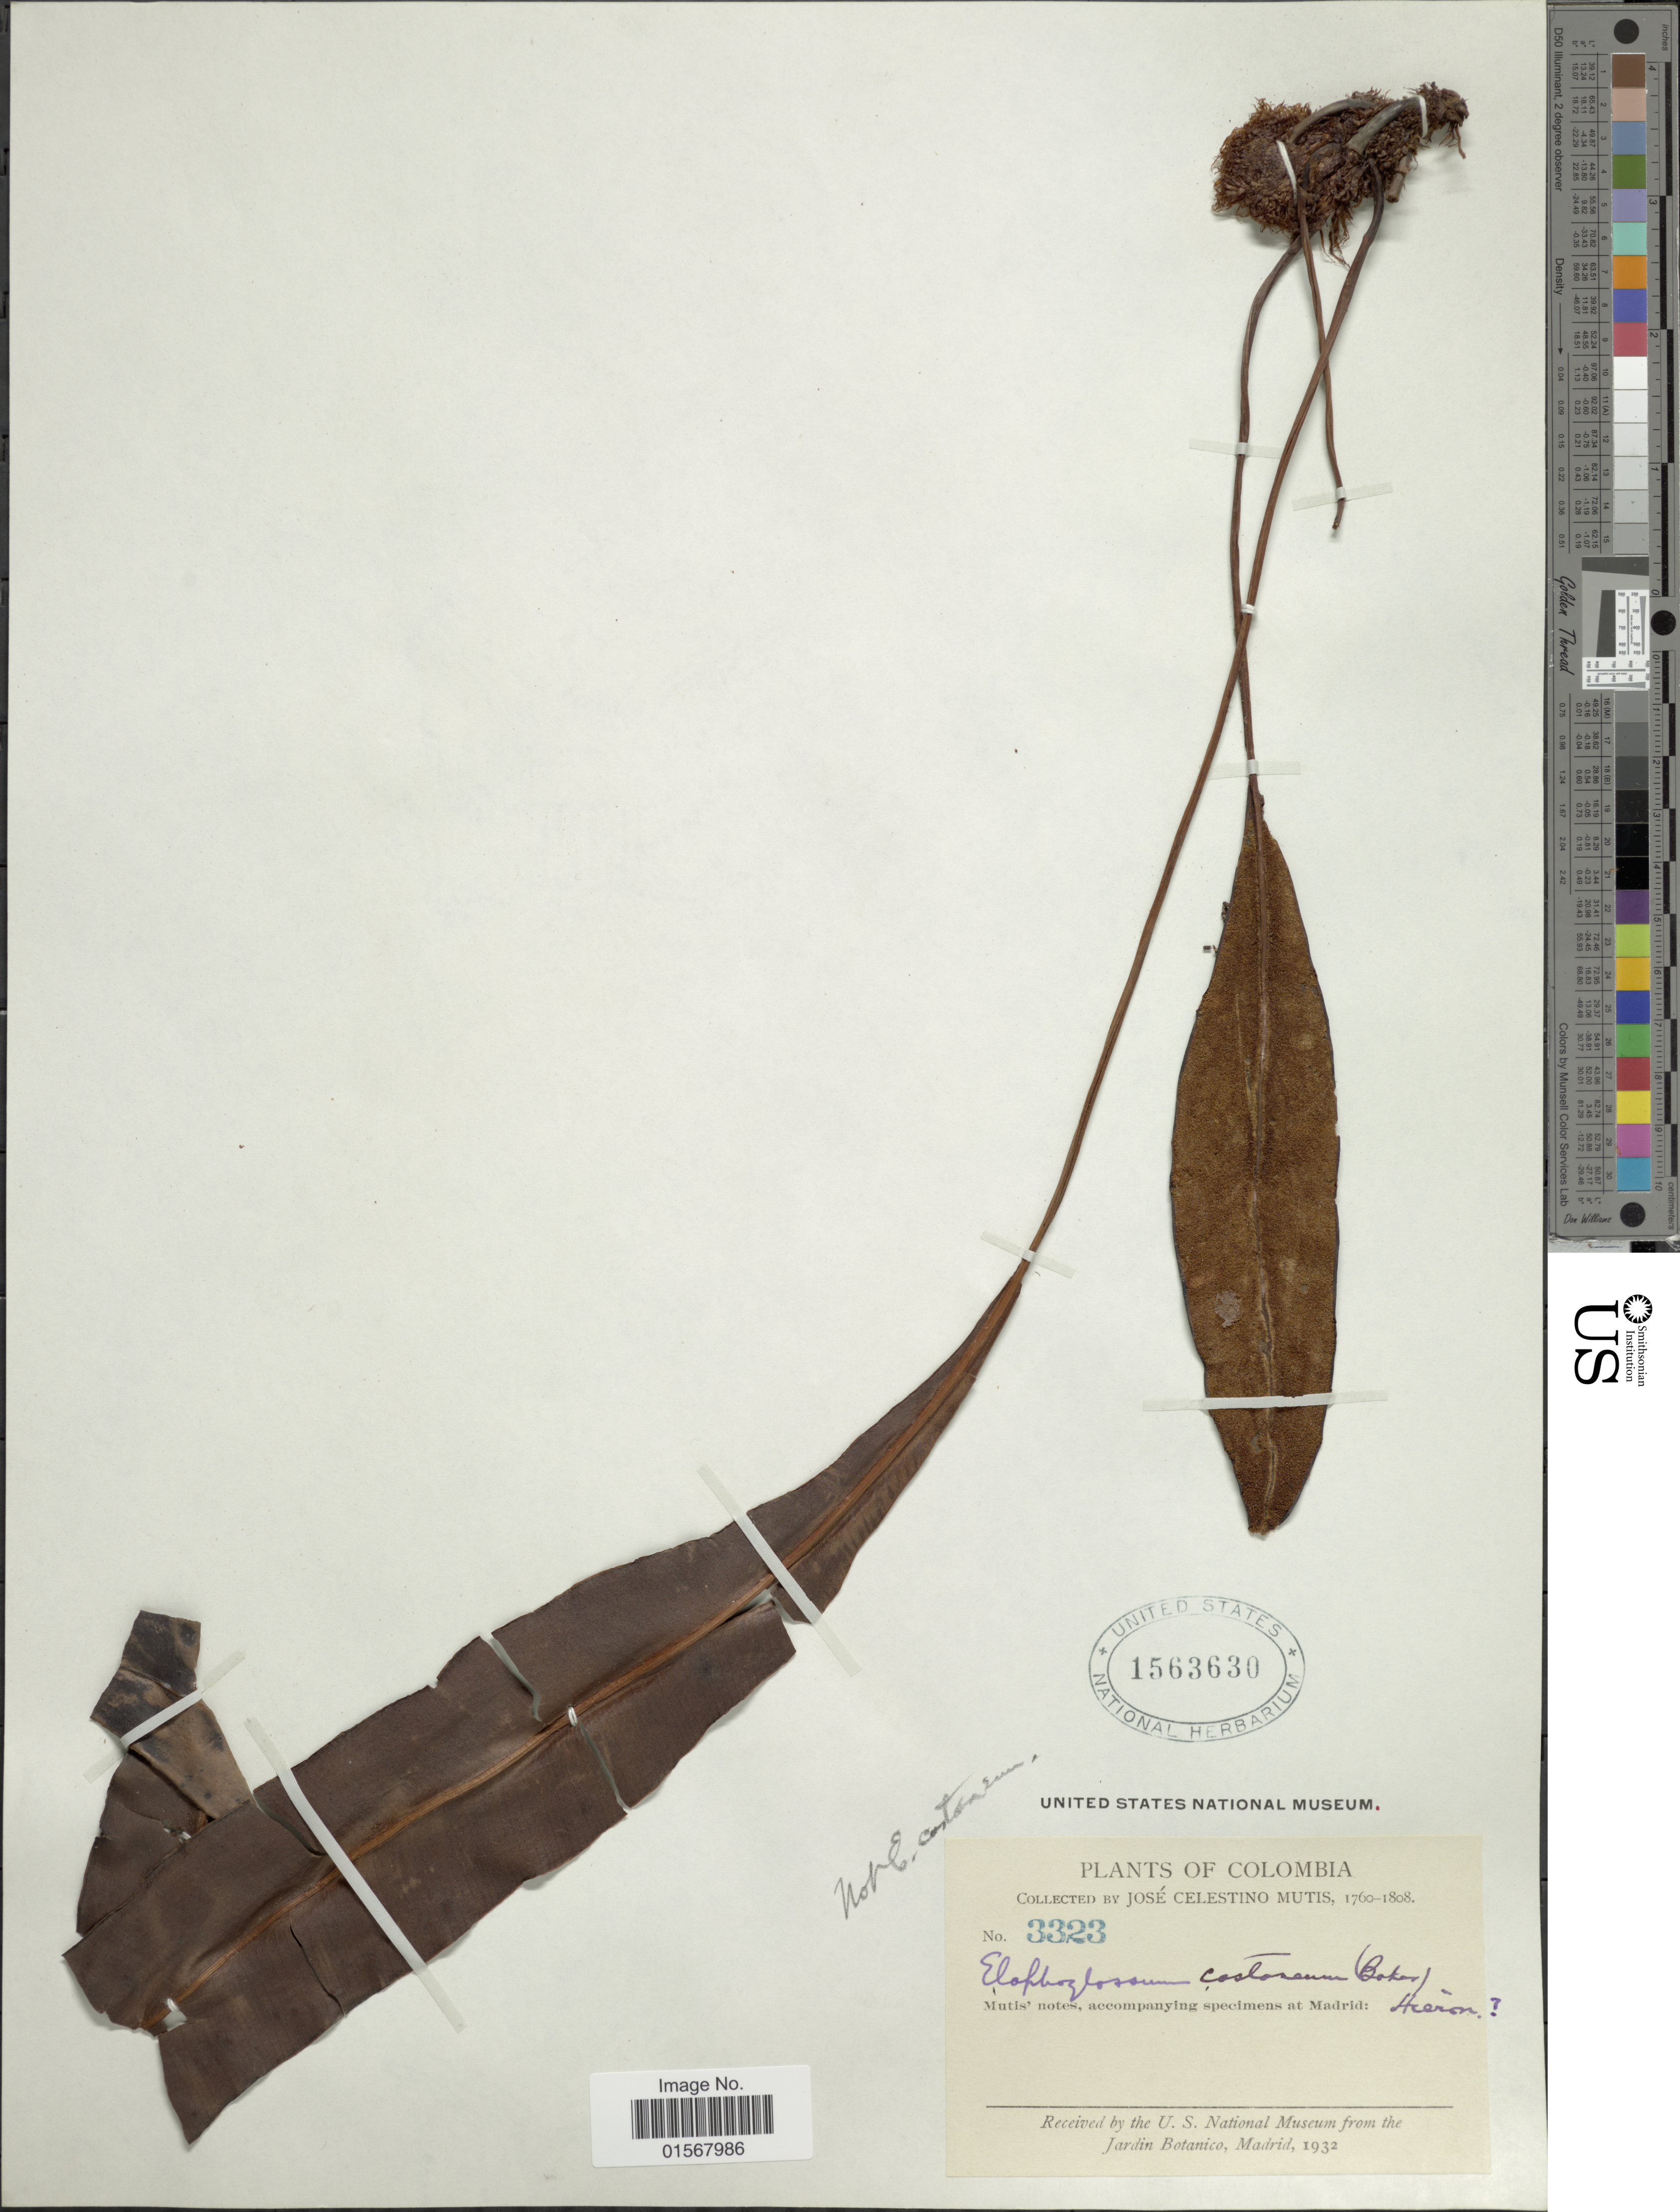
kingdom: Plantae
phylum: Tracheophyta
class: Polypodiopsida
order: Polypodiales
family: Dryopteridaceae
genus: Elaphoglossum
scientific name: Elaphoglossum sp.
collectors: J. C. B. Mutis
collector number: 3323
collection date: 1760/1808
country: Colombia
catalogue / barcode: US 1563630